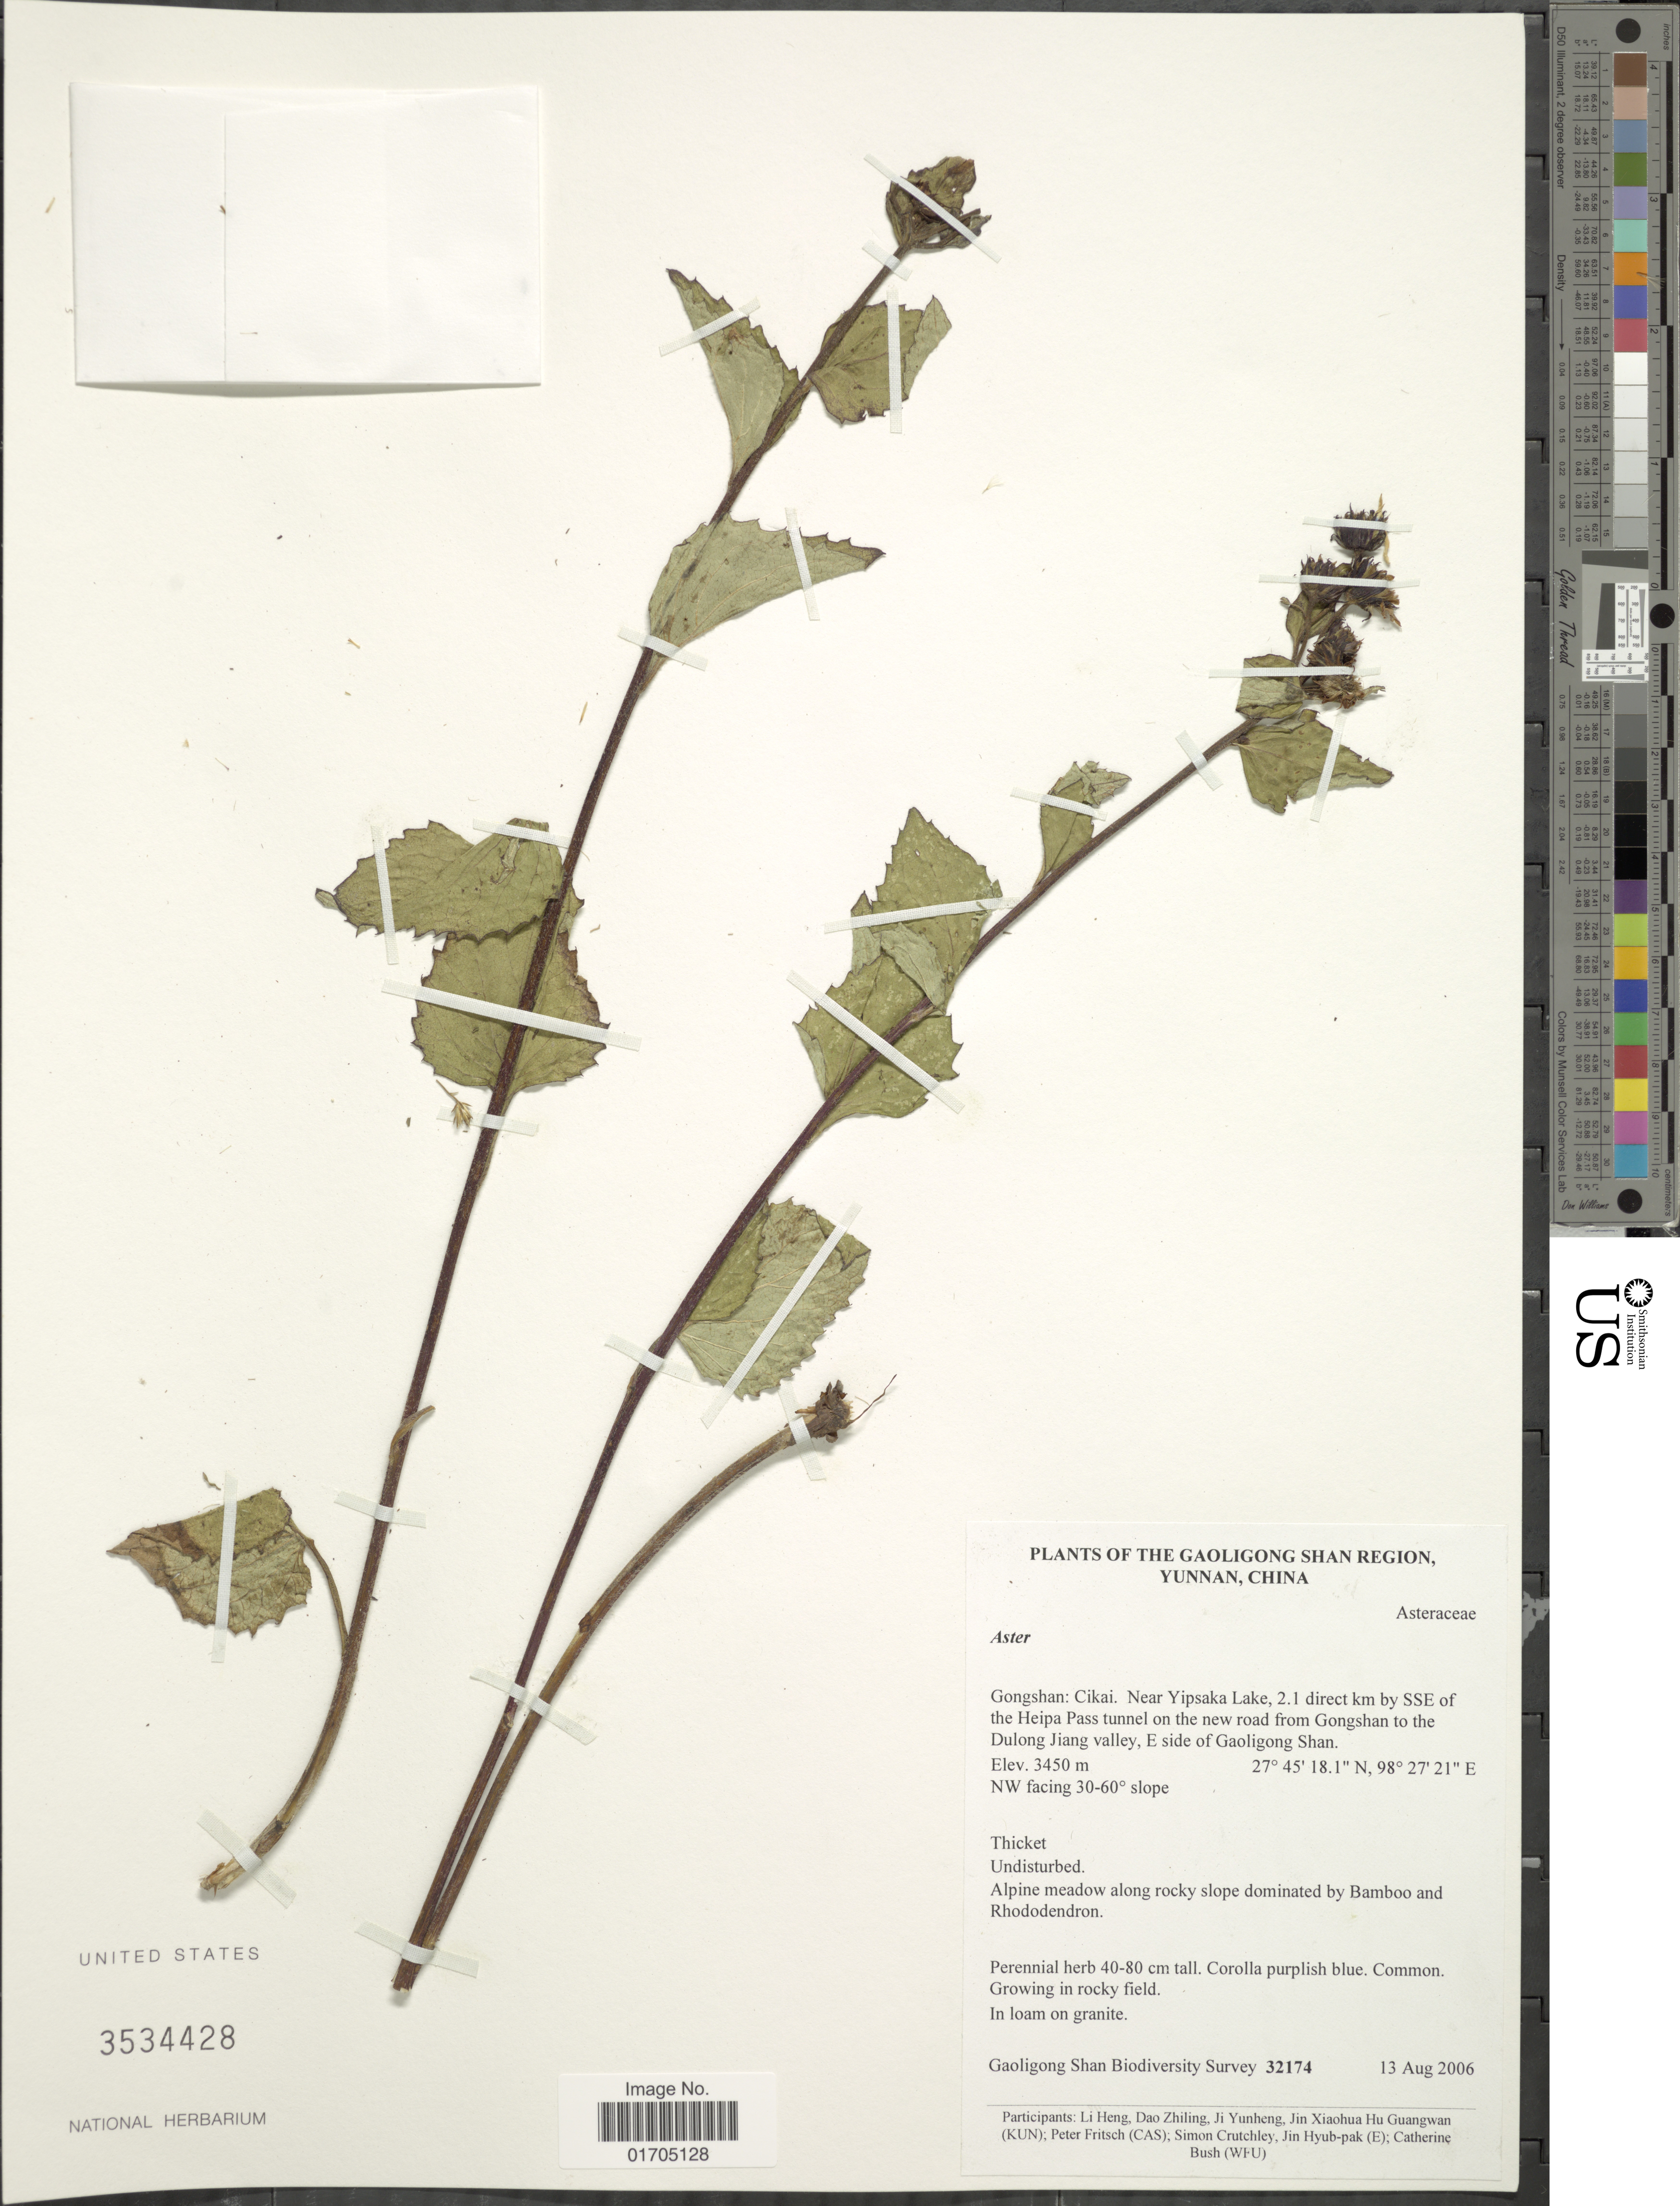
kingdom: Plantae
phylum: Tracheophyta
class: Magnoliopsida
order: Asterales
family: Asteraceae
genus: Symphyotrichum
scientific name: Symphyotrichum subulatum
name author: (Michx.) G.L. Nesom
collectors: Gaoligong Shan Biodiversity Survey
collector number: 32174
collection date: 2006-08-13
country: China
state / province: Yunnan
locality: The Gaoligong Shan Region, Gongshan: Cikai. Near Yipsaka Lake, 2.1 direct km by SSE of the Heipa Pass tunnel on the new road from Gongshan to the Dulong Jiang valley, E side of Gaoligong Shan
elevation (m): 3450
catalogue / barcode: US 3534428